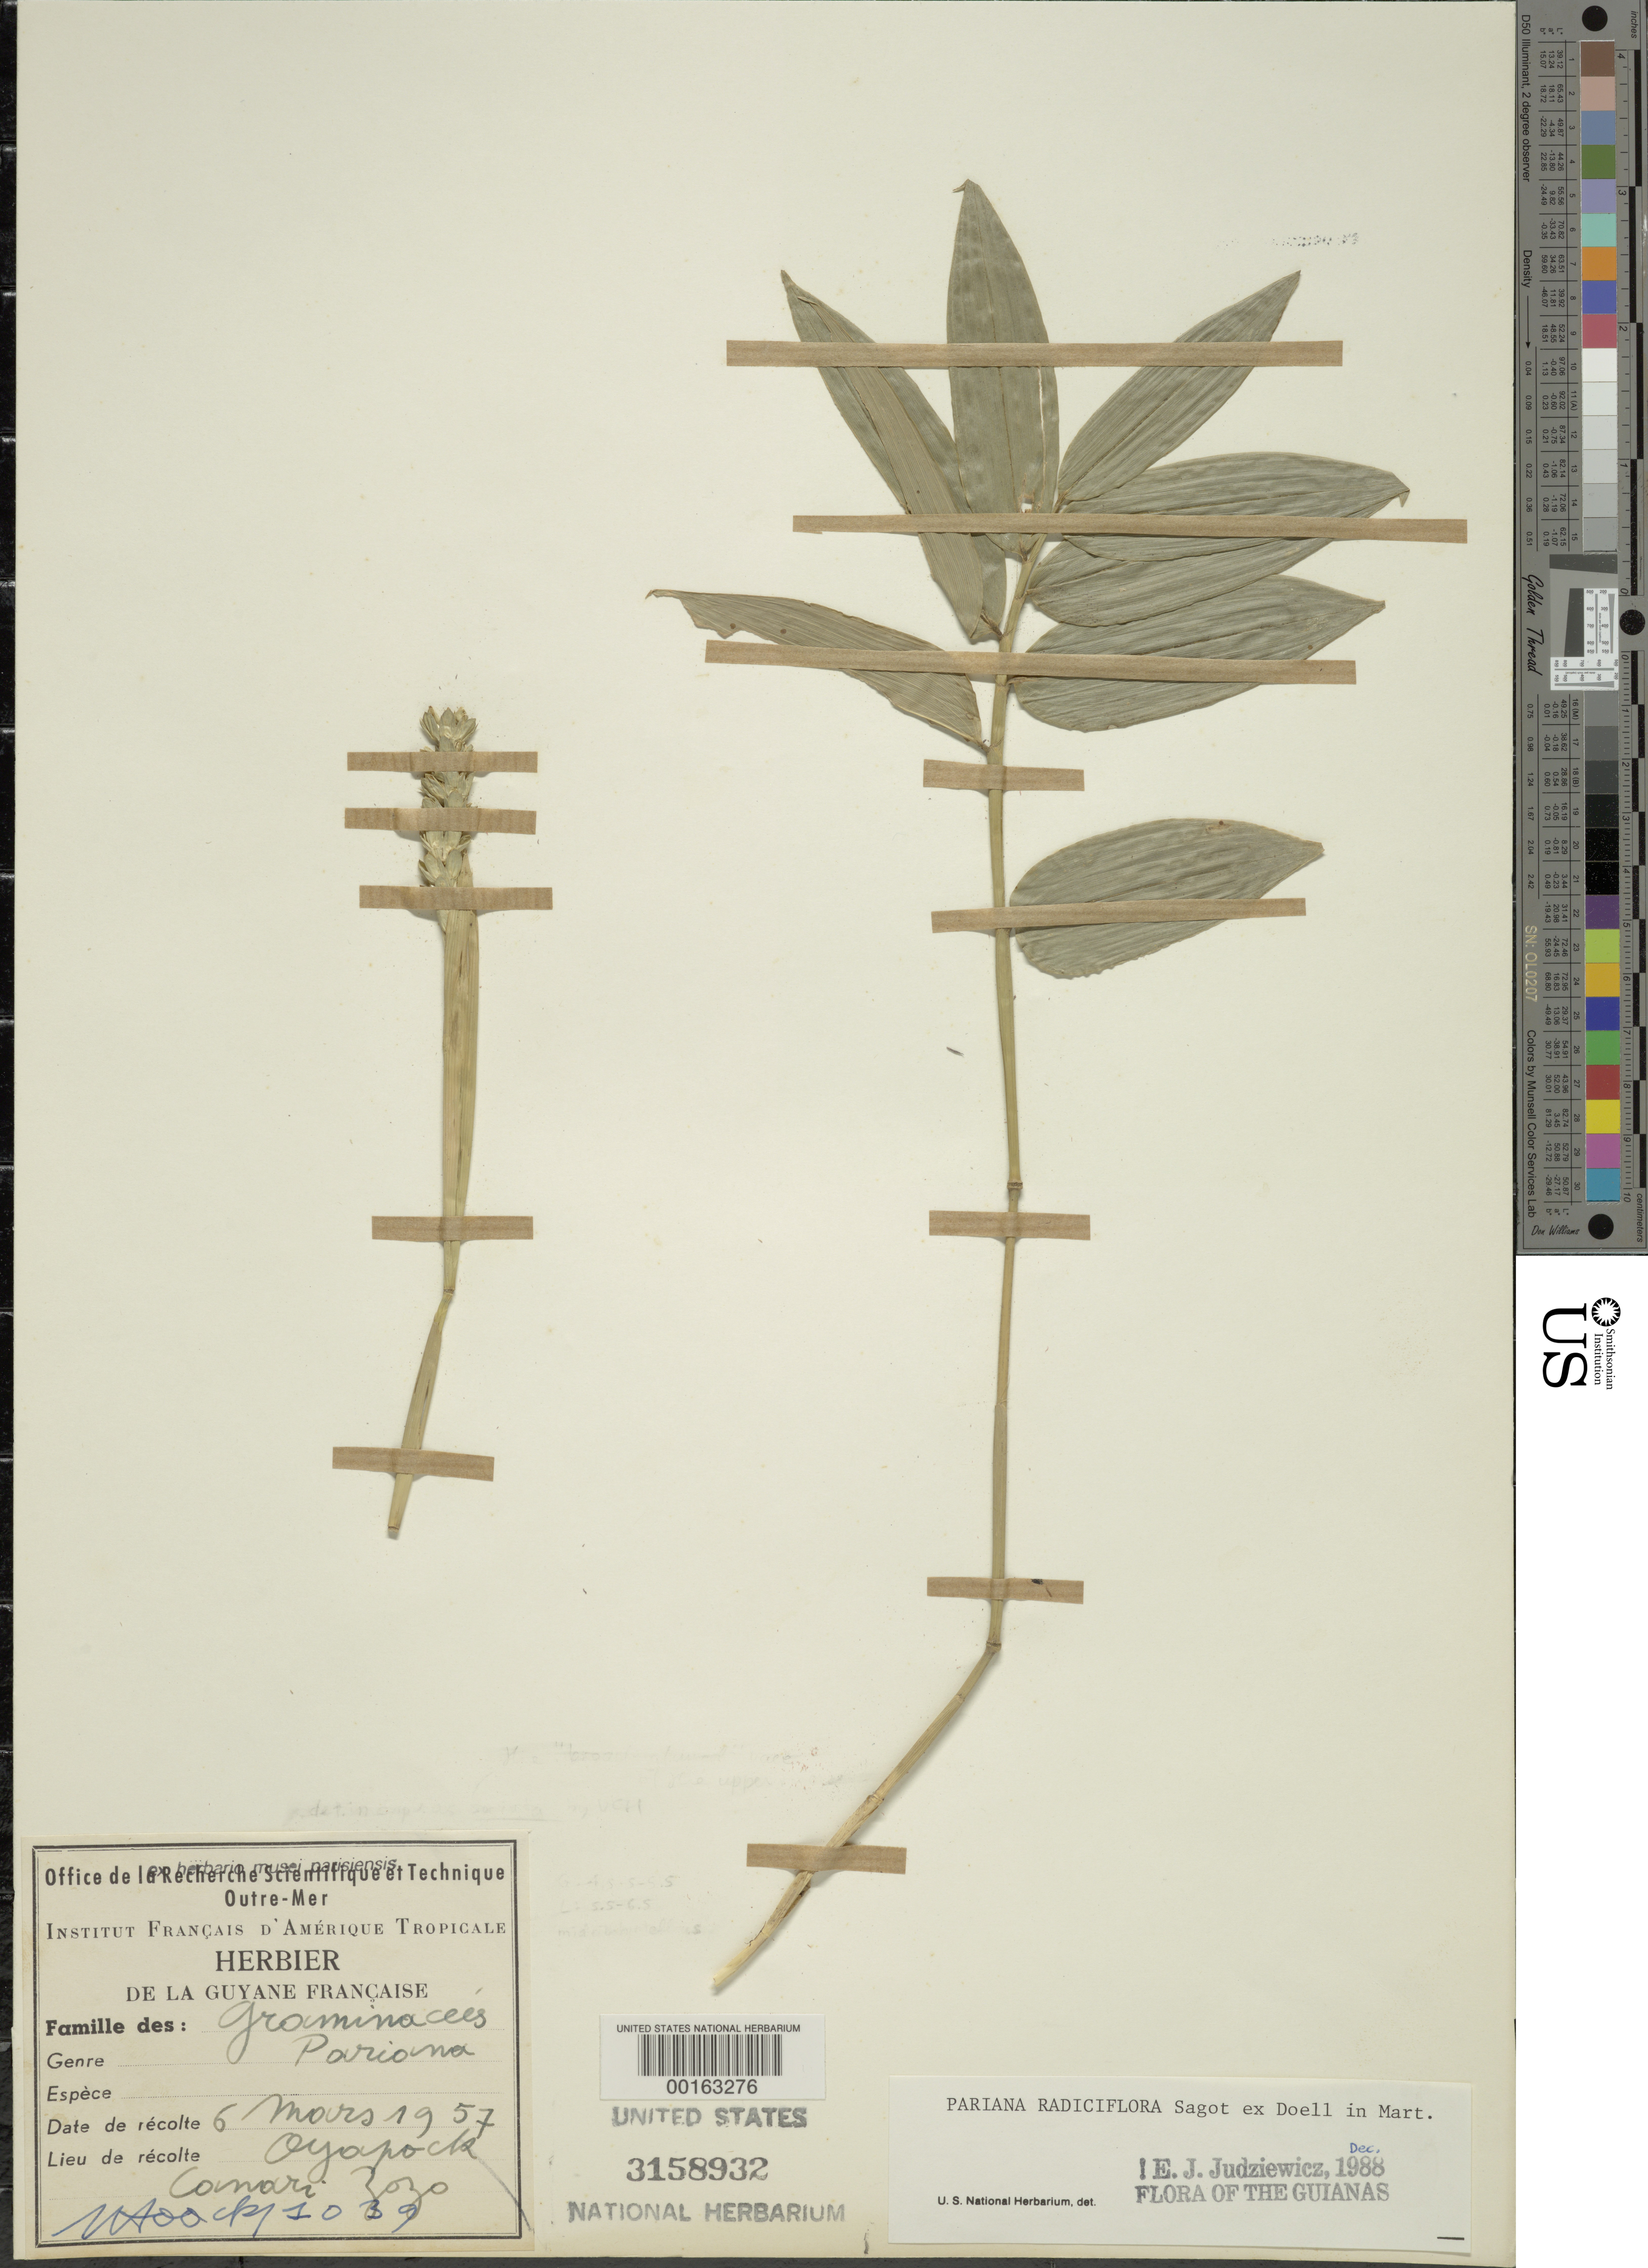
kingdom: Plantae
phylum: Tracheophyta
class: Liliopsida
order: Poales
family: Poaceae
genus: Pariana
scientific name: Pariana radiciflora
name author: Sagot ex Döll in Mart.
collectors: J. Hoock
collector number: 1039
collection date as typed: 06 Mar 1957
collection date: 1957-03-06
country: French Guiana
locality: Oyapock, canari zozo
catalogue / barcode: US 3158932